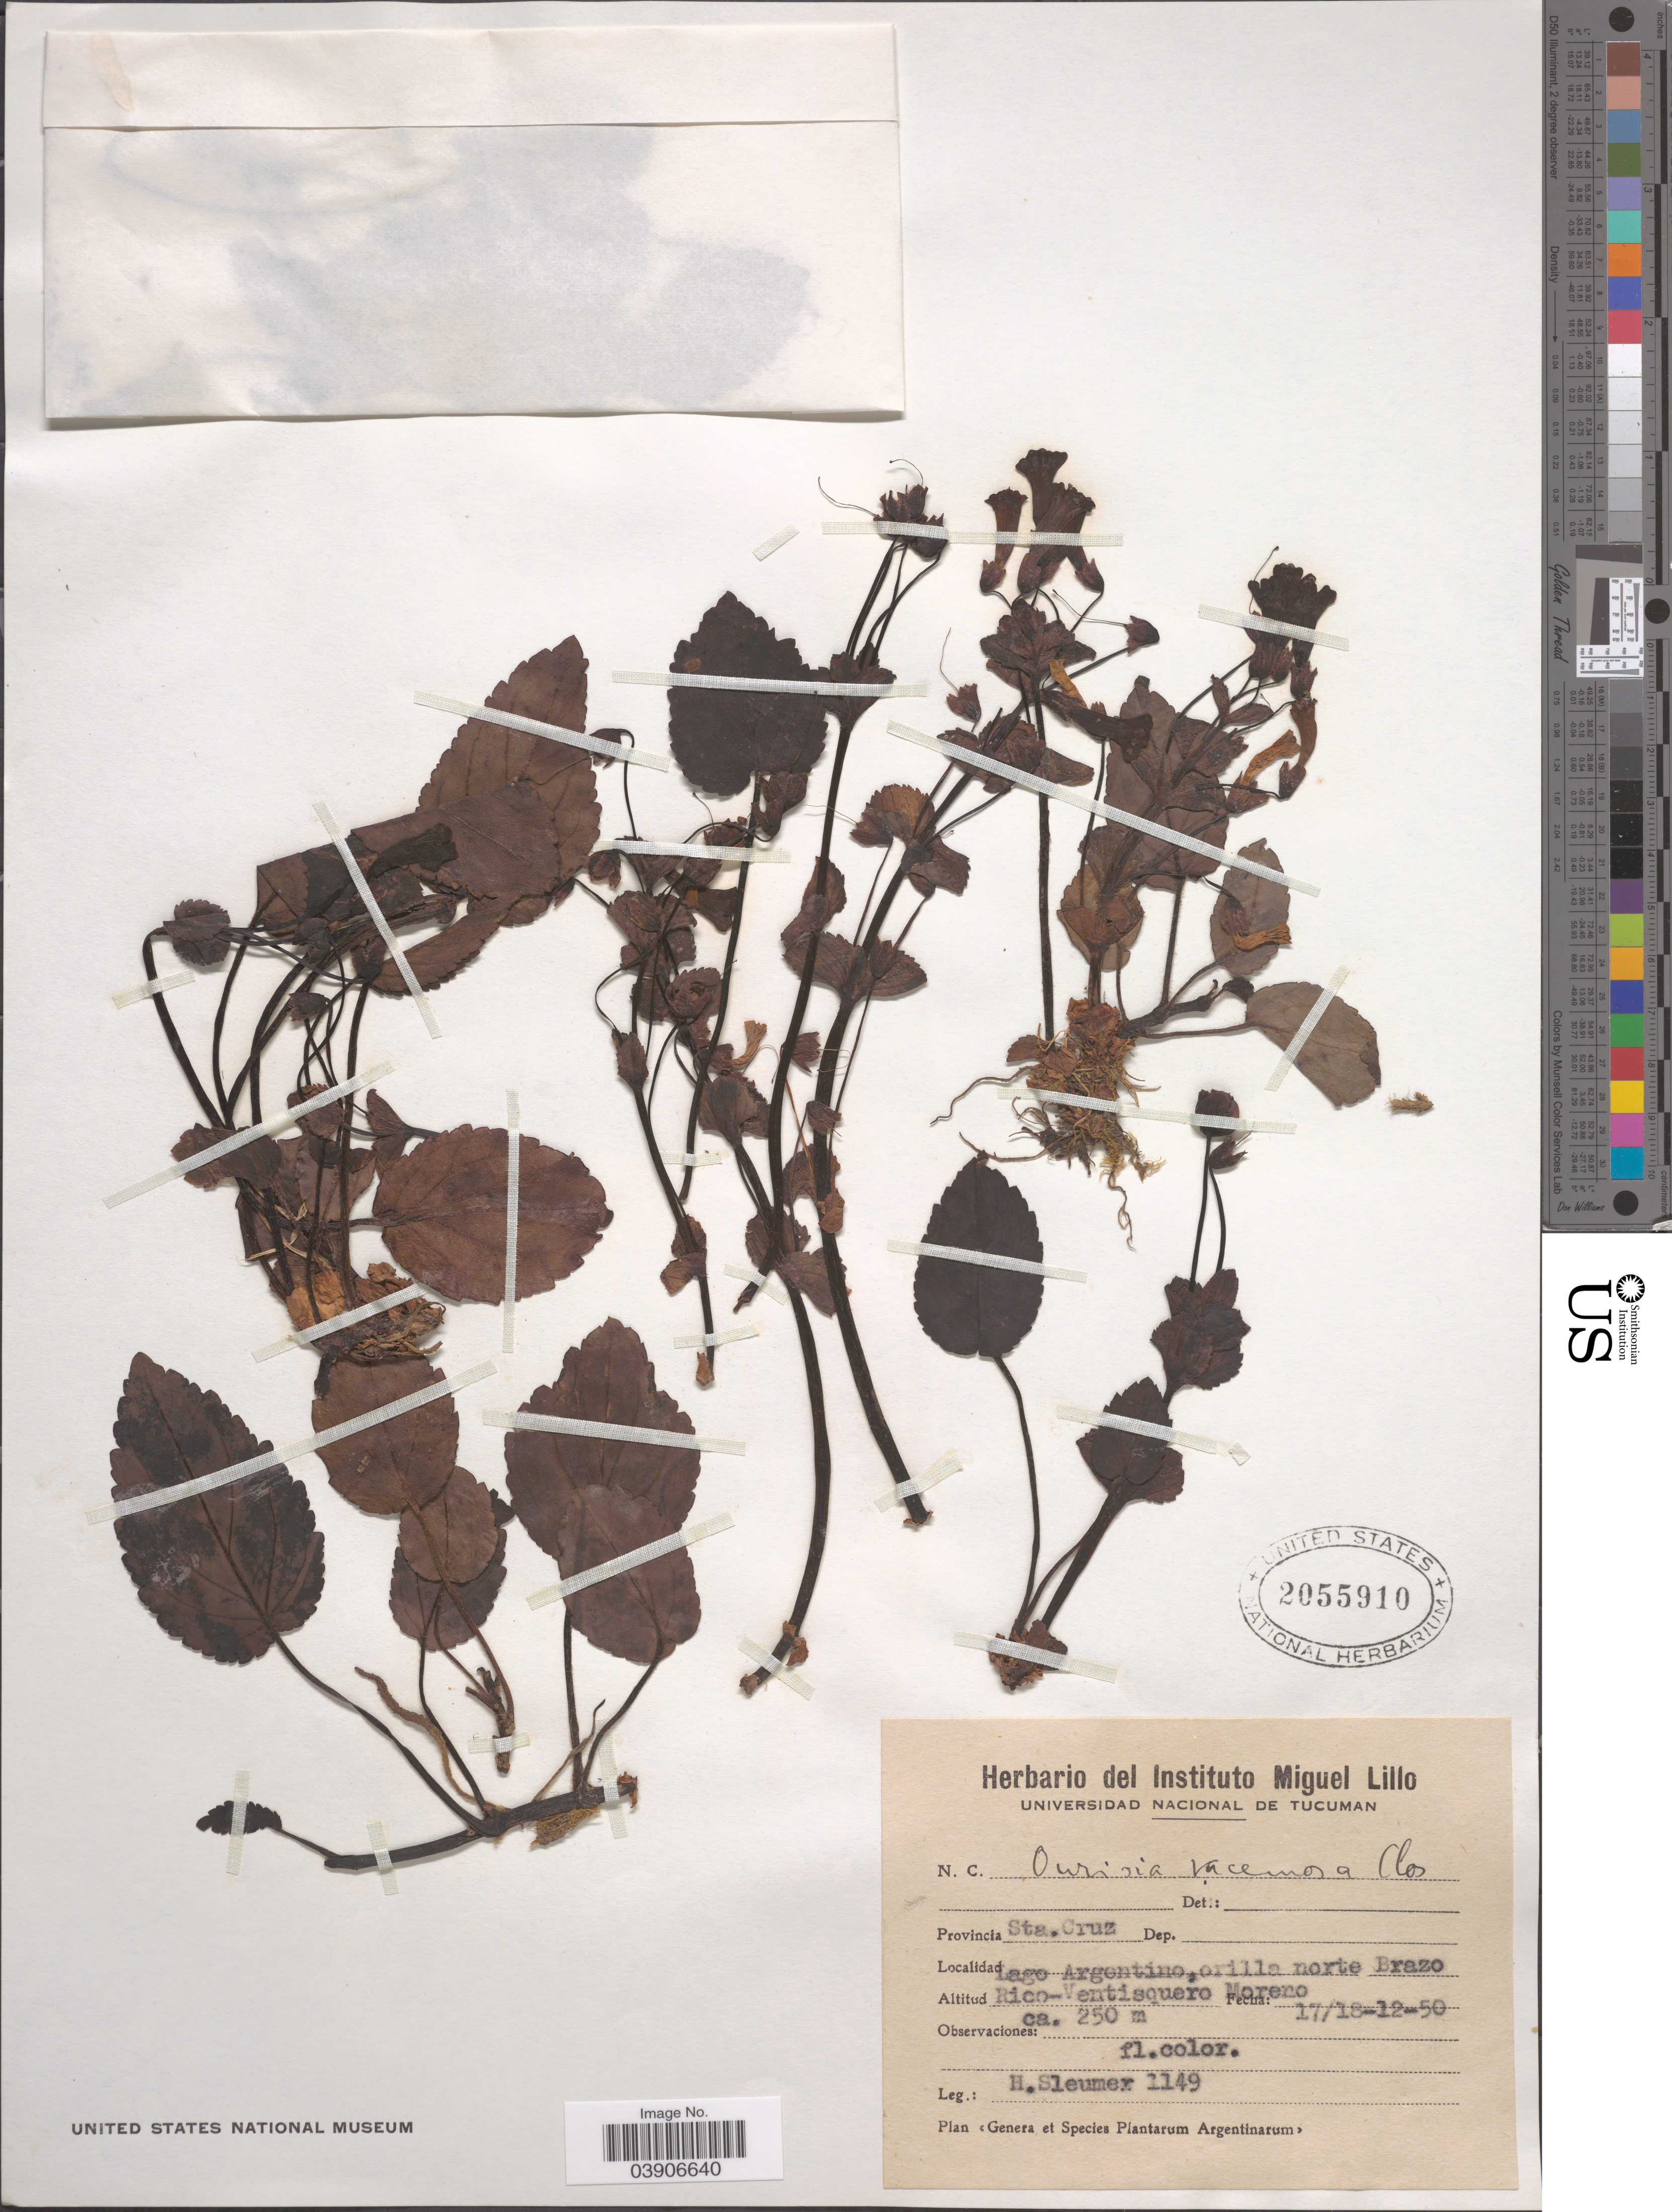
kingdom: Plantae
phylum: Tracheophyta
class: Magnoliopsida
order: Lamiales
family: Plantaginaceae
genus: Ourisia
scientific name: Ourisia racemosa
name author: Clos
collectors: H. O. Sleumer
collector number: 1149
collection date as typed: Transcribed d/m/y: 17/12/50 to 18/12/50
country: Argentina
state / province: Santa Cruz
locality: Provincia Sta. Cruz. Lago Argentino, orilla norte Brazo. Rico-Ventisquero Morero.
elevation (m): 250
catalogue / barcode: US 2055910